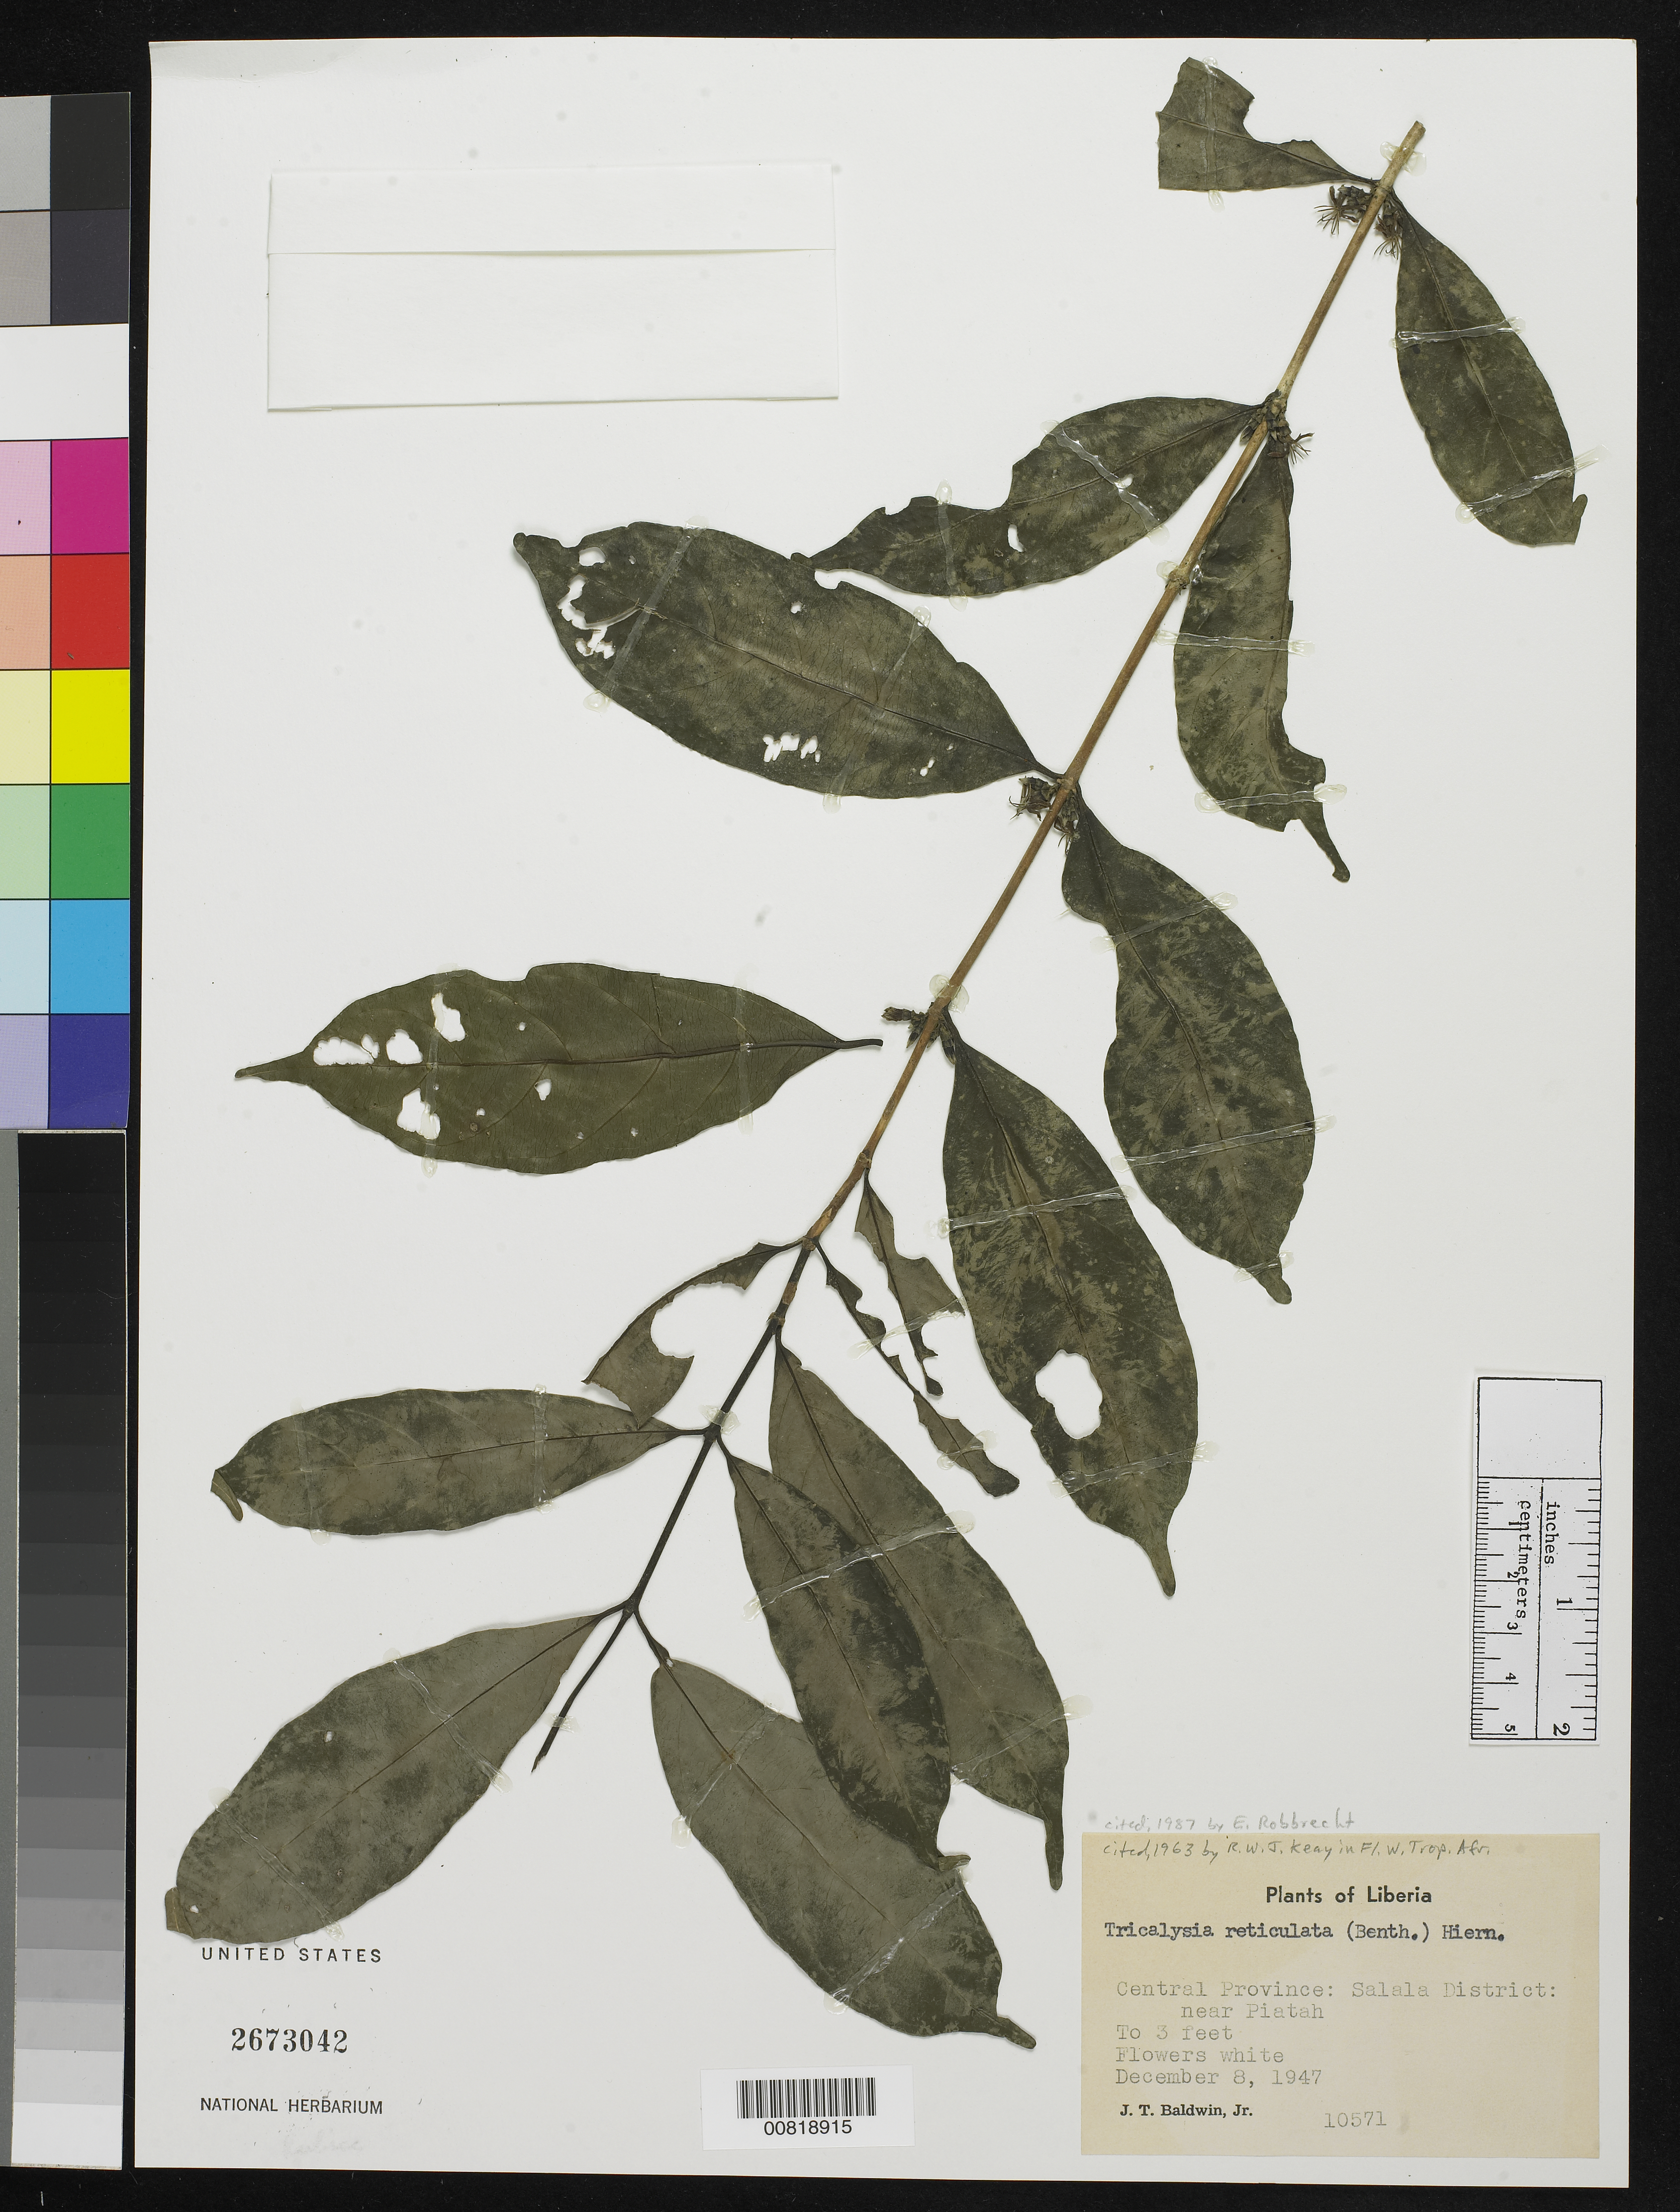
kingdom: Plantae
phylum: Tracheophyta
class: Magnoliopsida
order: Gentianales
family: Rubiaceae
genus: Tricalysia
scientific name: Tricalysia reticulata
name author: (Benth.) Hiern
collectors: J. T. Baldwin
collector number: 10571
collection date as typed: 8 Dec 1947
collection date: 1947-12-08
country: Liberia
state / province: Bong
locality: Central Province: Salala District, near Piatah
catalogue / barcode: US 2673042